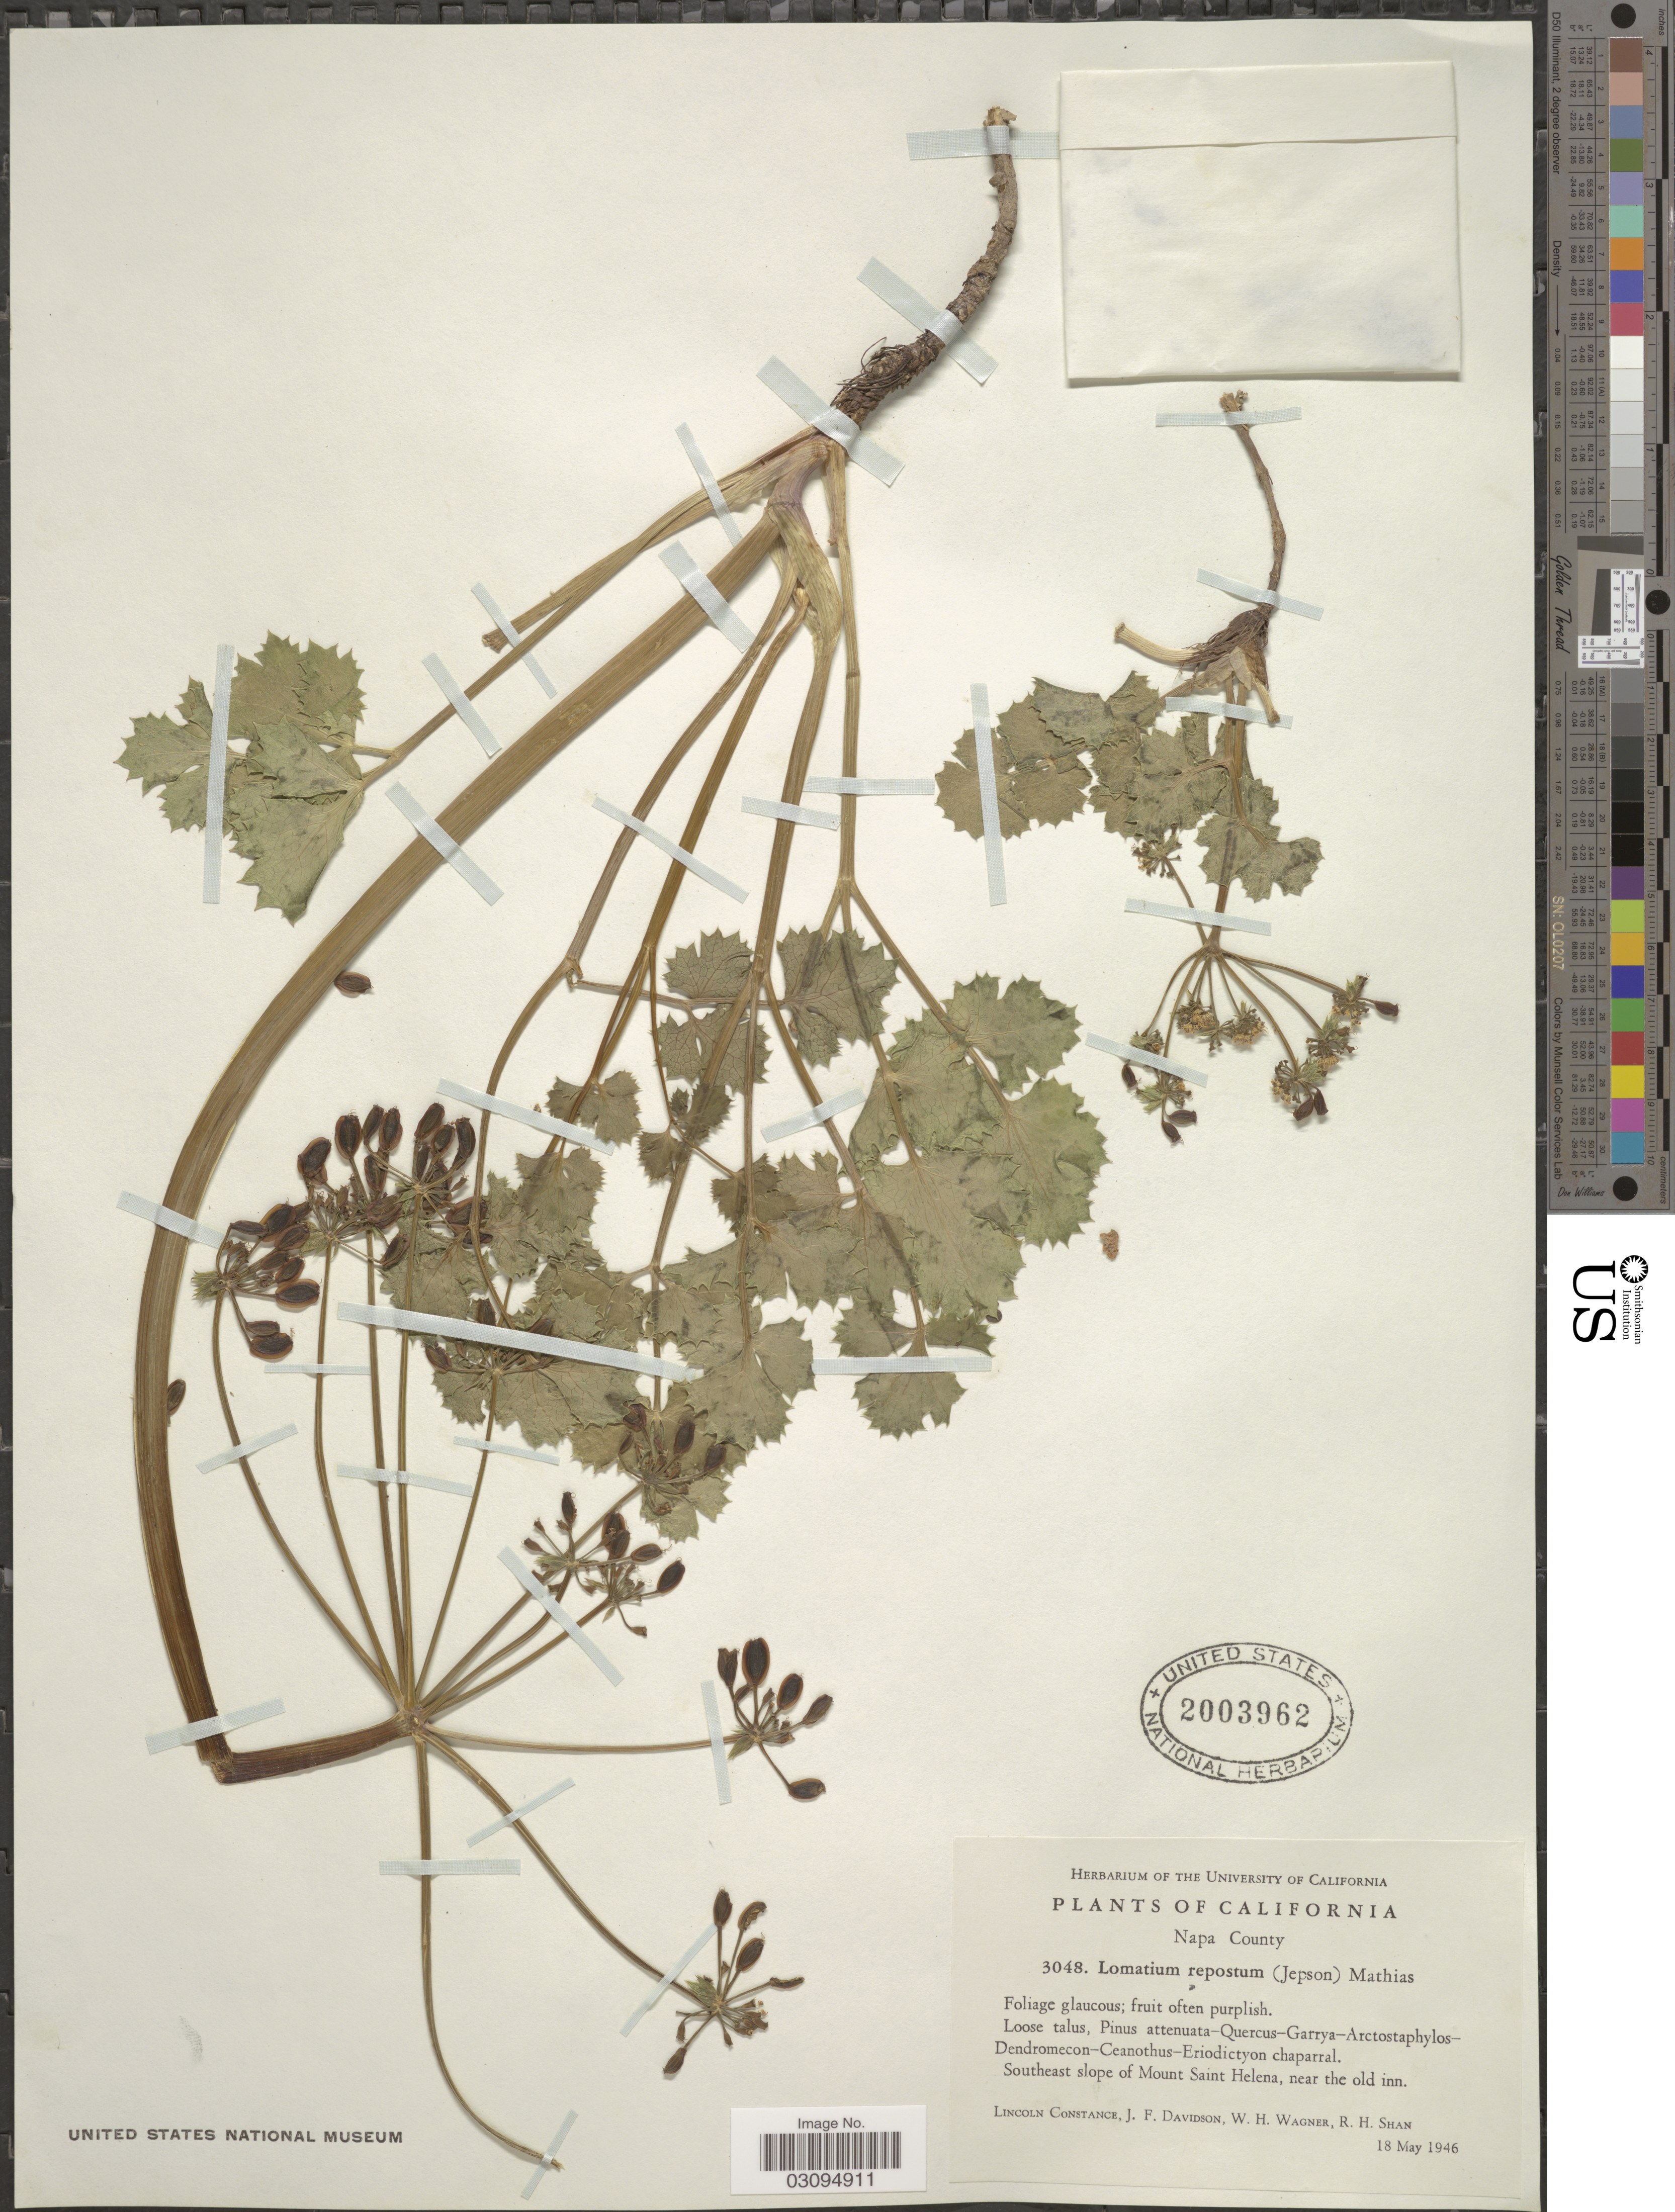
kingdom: Plantae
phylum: Tracheophyta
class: Magnoliopsida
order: Apiales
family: Apiaceae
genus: Lomatium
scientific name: Lomatium repostum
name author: (Jeps.) Mathias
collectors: L. Constance, J. F. Davidson, W. H. Wagner & R. Shan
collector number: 3048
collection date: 1946-05-18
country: United States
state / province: California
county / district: Napa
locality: Napa County, Southeast slope of Mount Saint Helena, near the old inn.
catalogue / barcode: US 2003962